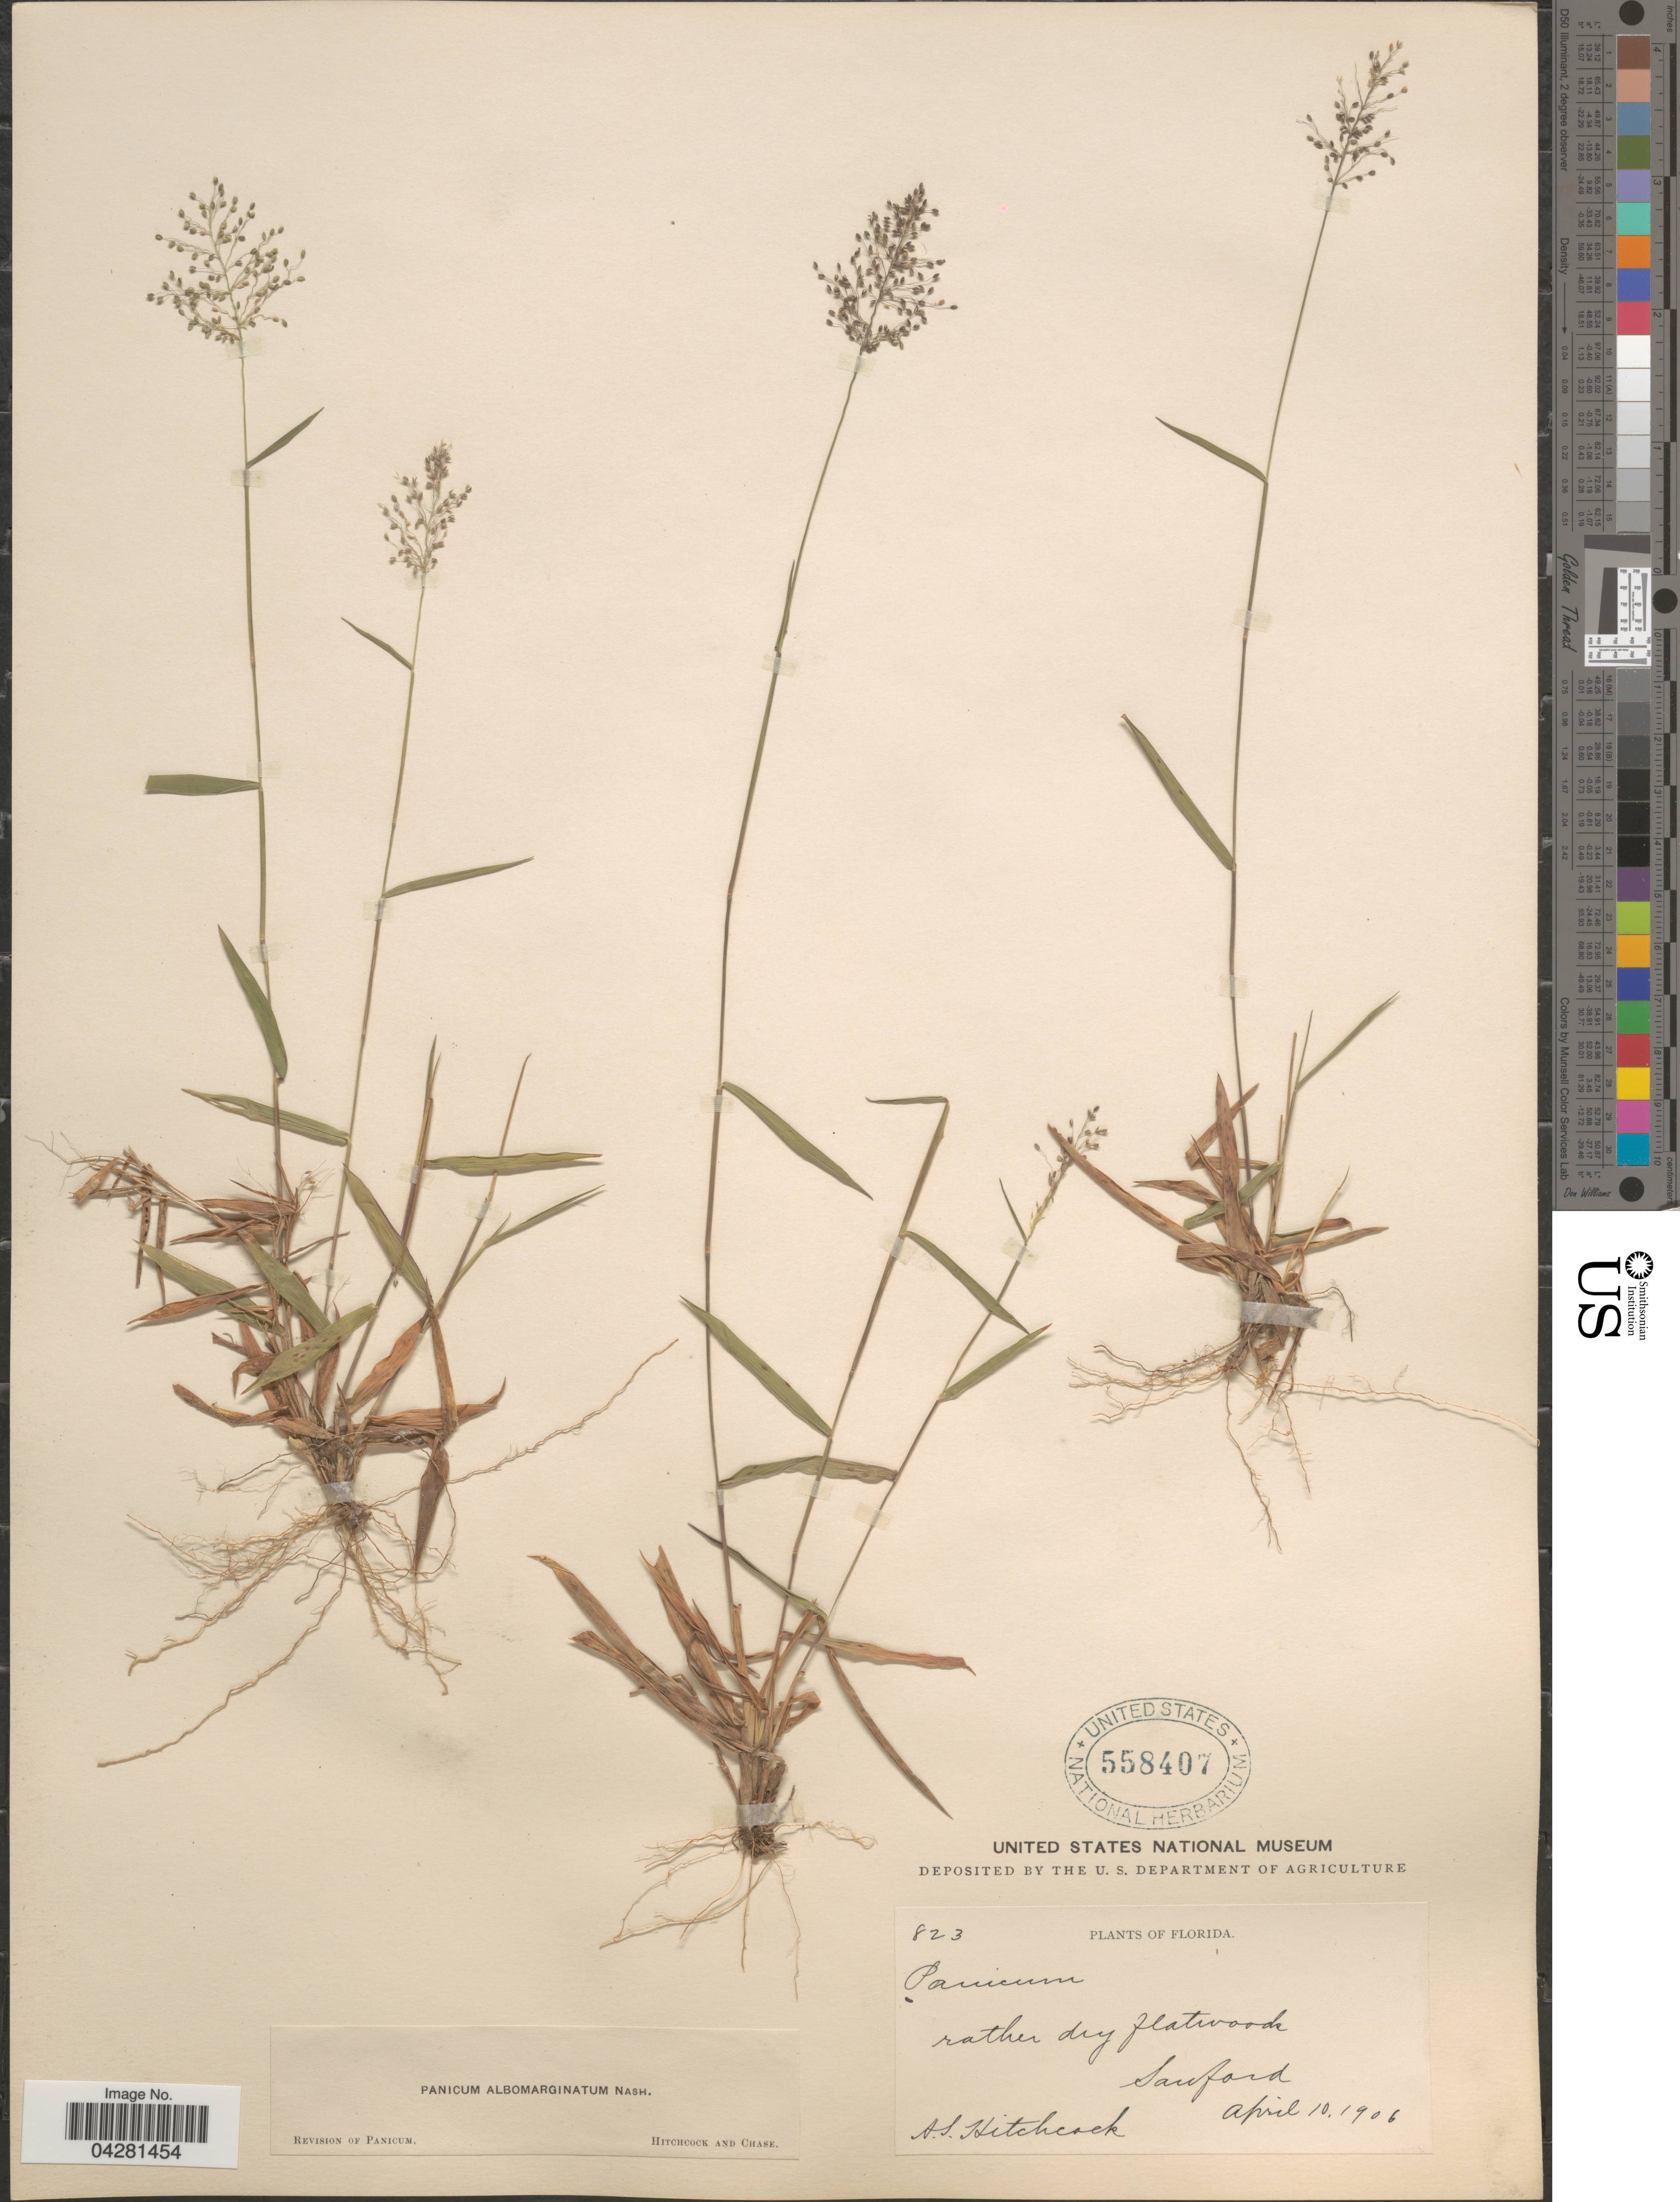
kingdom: Plantae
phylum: Tracheophyta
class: Liliopsida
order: Poales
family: Poaceae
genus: Dichanthelium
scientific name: Dichanthelium dichotomum var. unciphyllum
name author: (Trin.) Davidse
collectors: A. S. Hitchcock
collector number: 823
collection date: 1906-04-10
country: United States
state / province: Florida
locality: Rather dry flatwoods, Sanford.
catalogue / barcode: US 558407